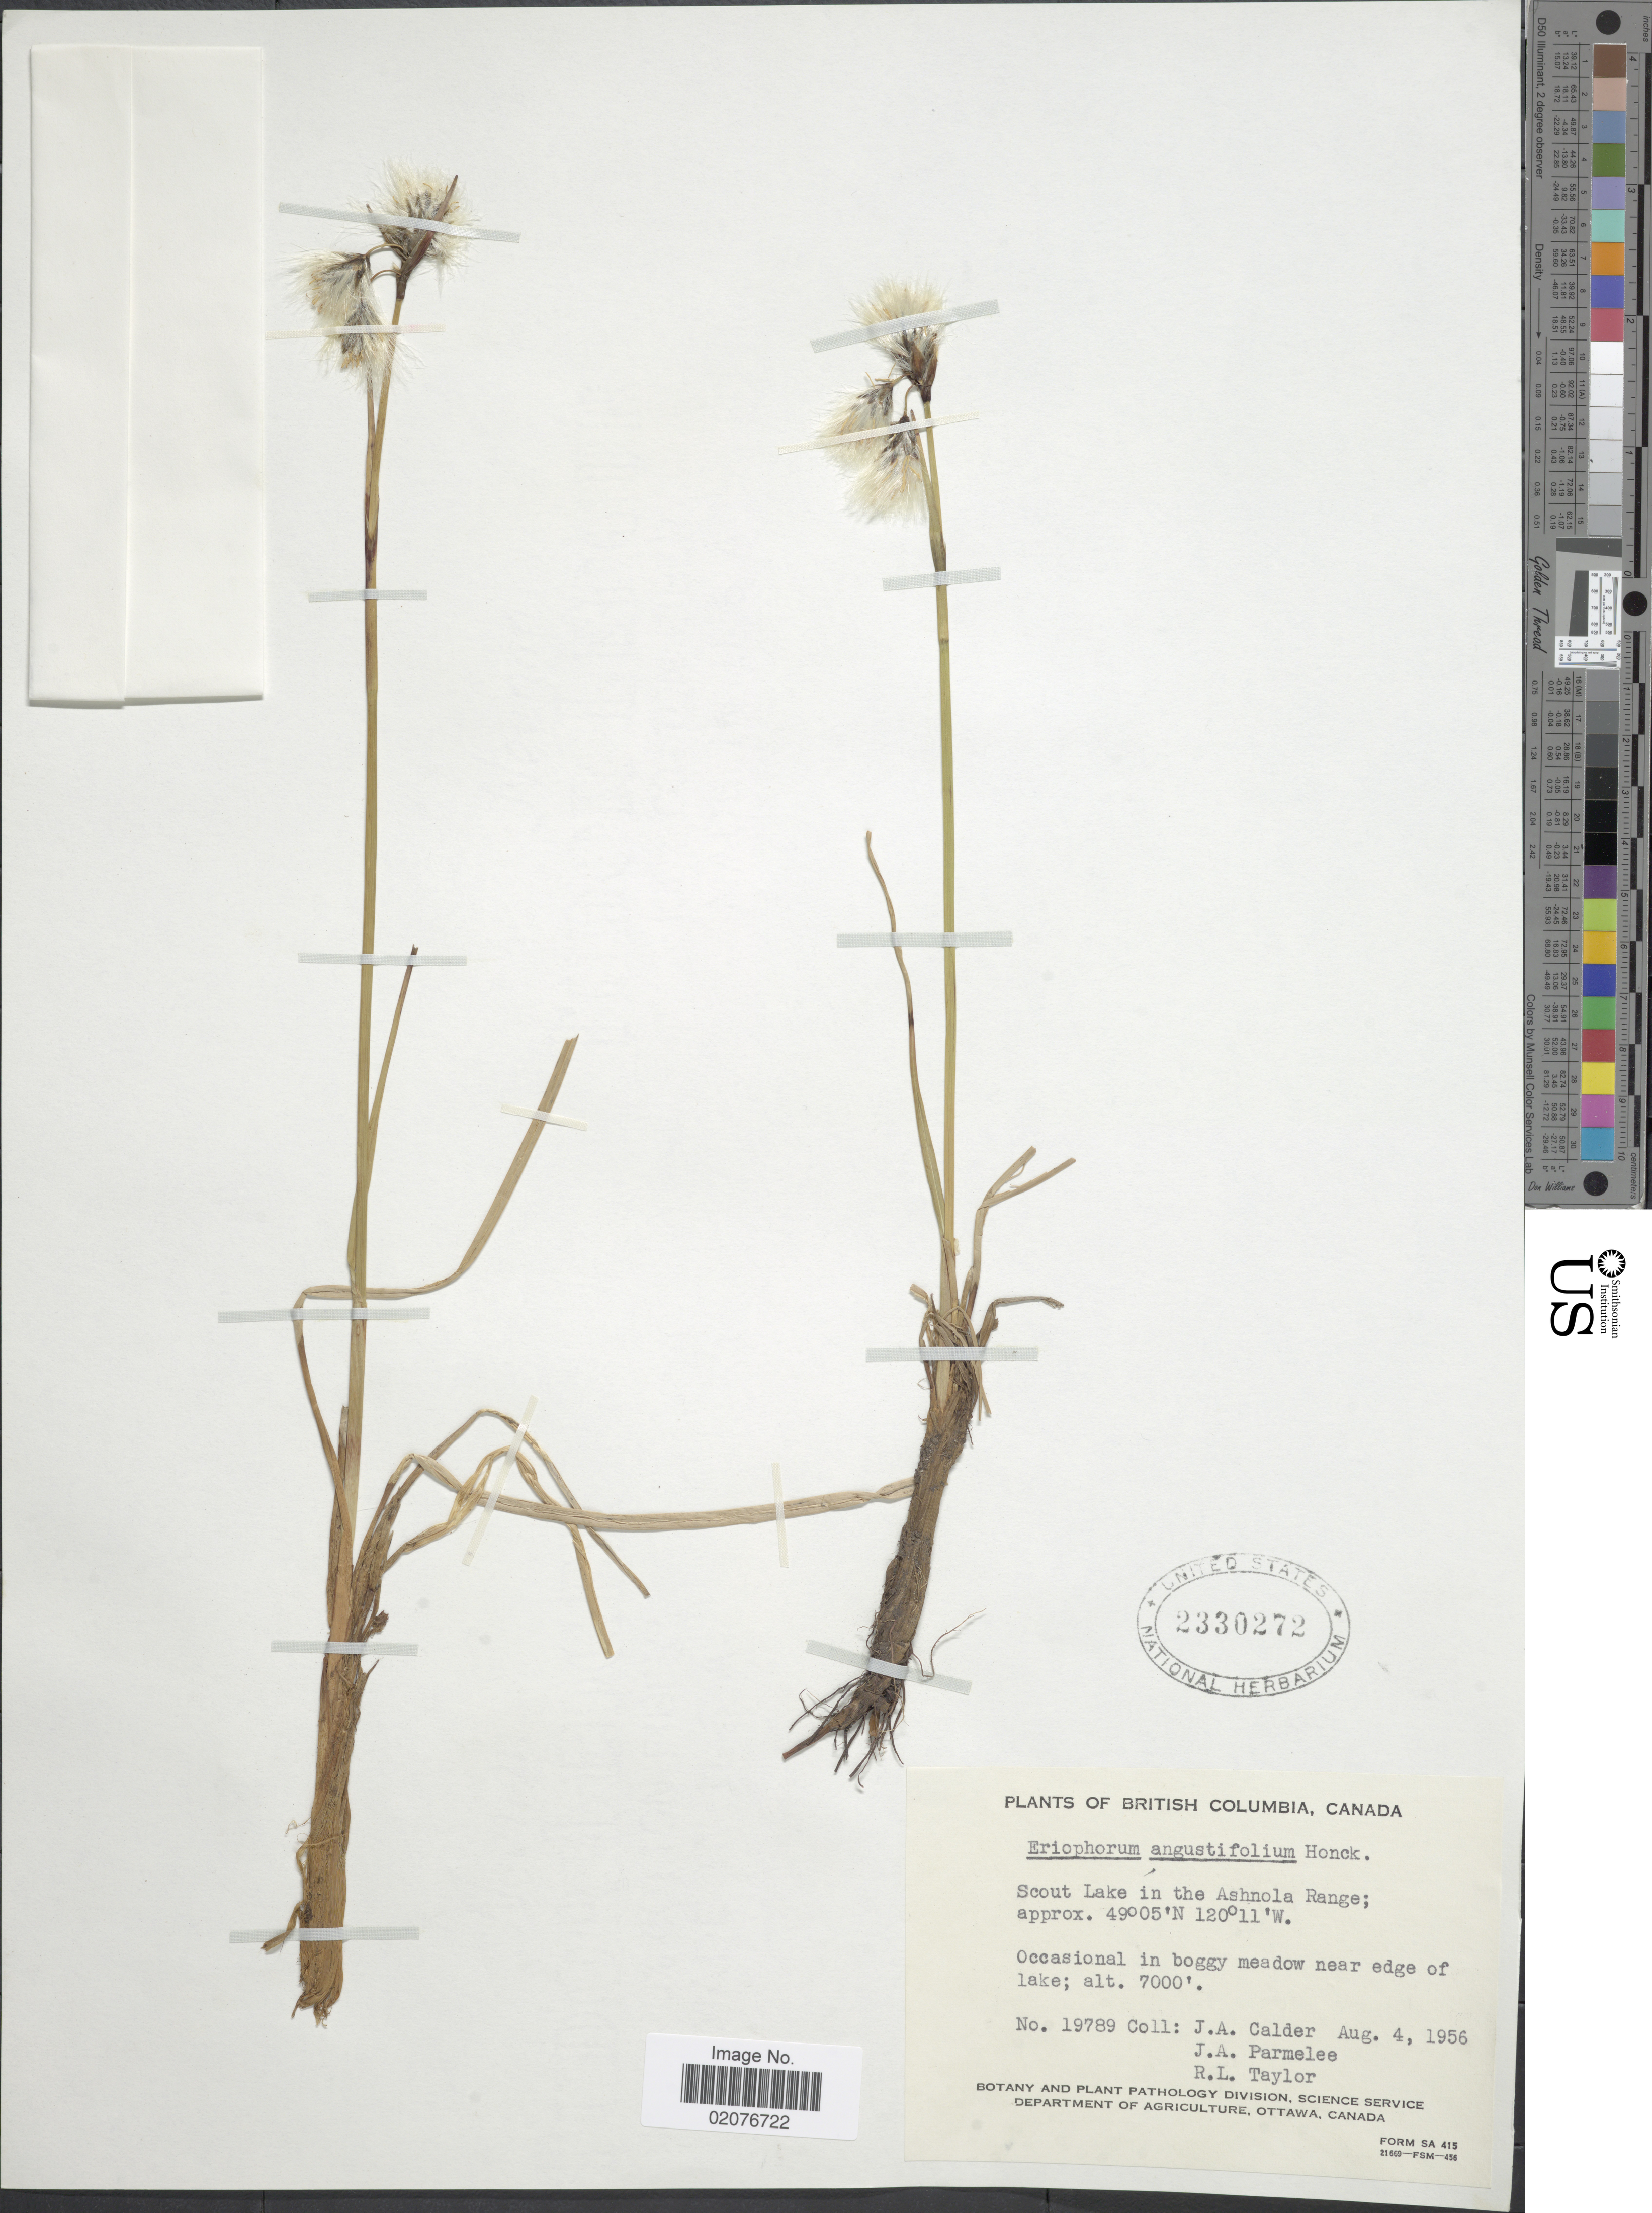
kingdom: Plantae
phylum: Tracheophyta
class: Liliopsida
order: Poales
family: Cyperaceae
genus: Eriophorum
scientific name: Eriophorum angustifolium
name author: Honck.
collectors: J. A. Calder, J. A. Parmelee & R. Taylor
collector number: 19789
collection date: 1956-08-04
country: Canada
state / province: British Columbia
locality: Scout Lake in the Ashnola Range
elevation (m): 2134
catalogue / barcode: US 2330272